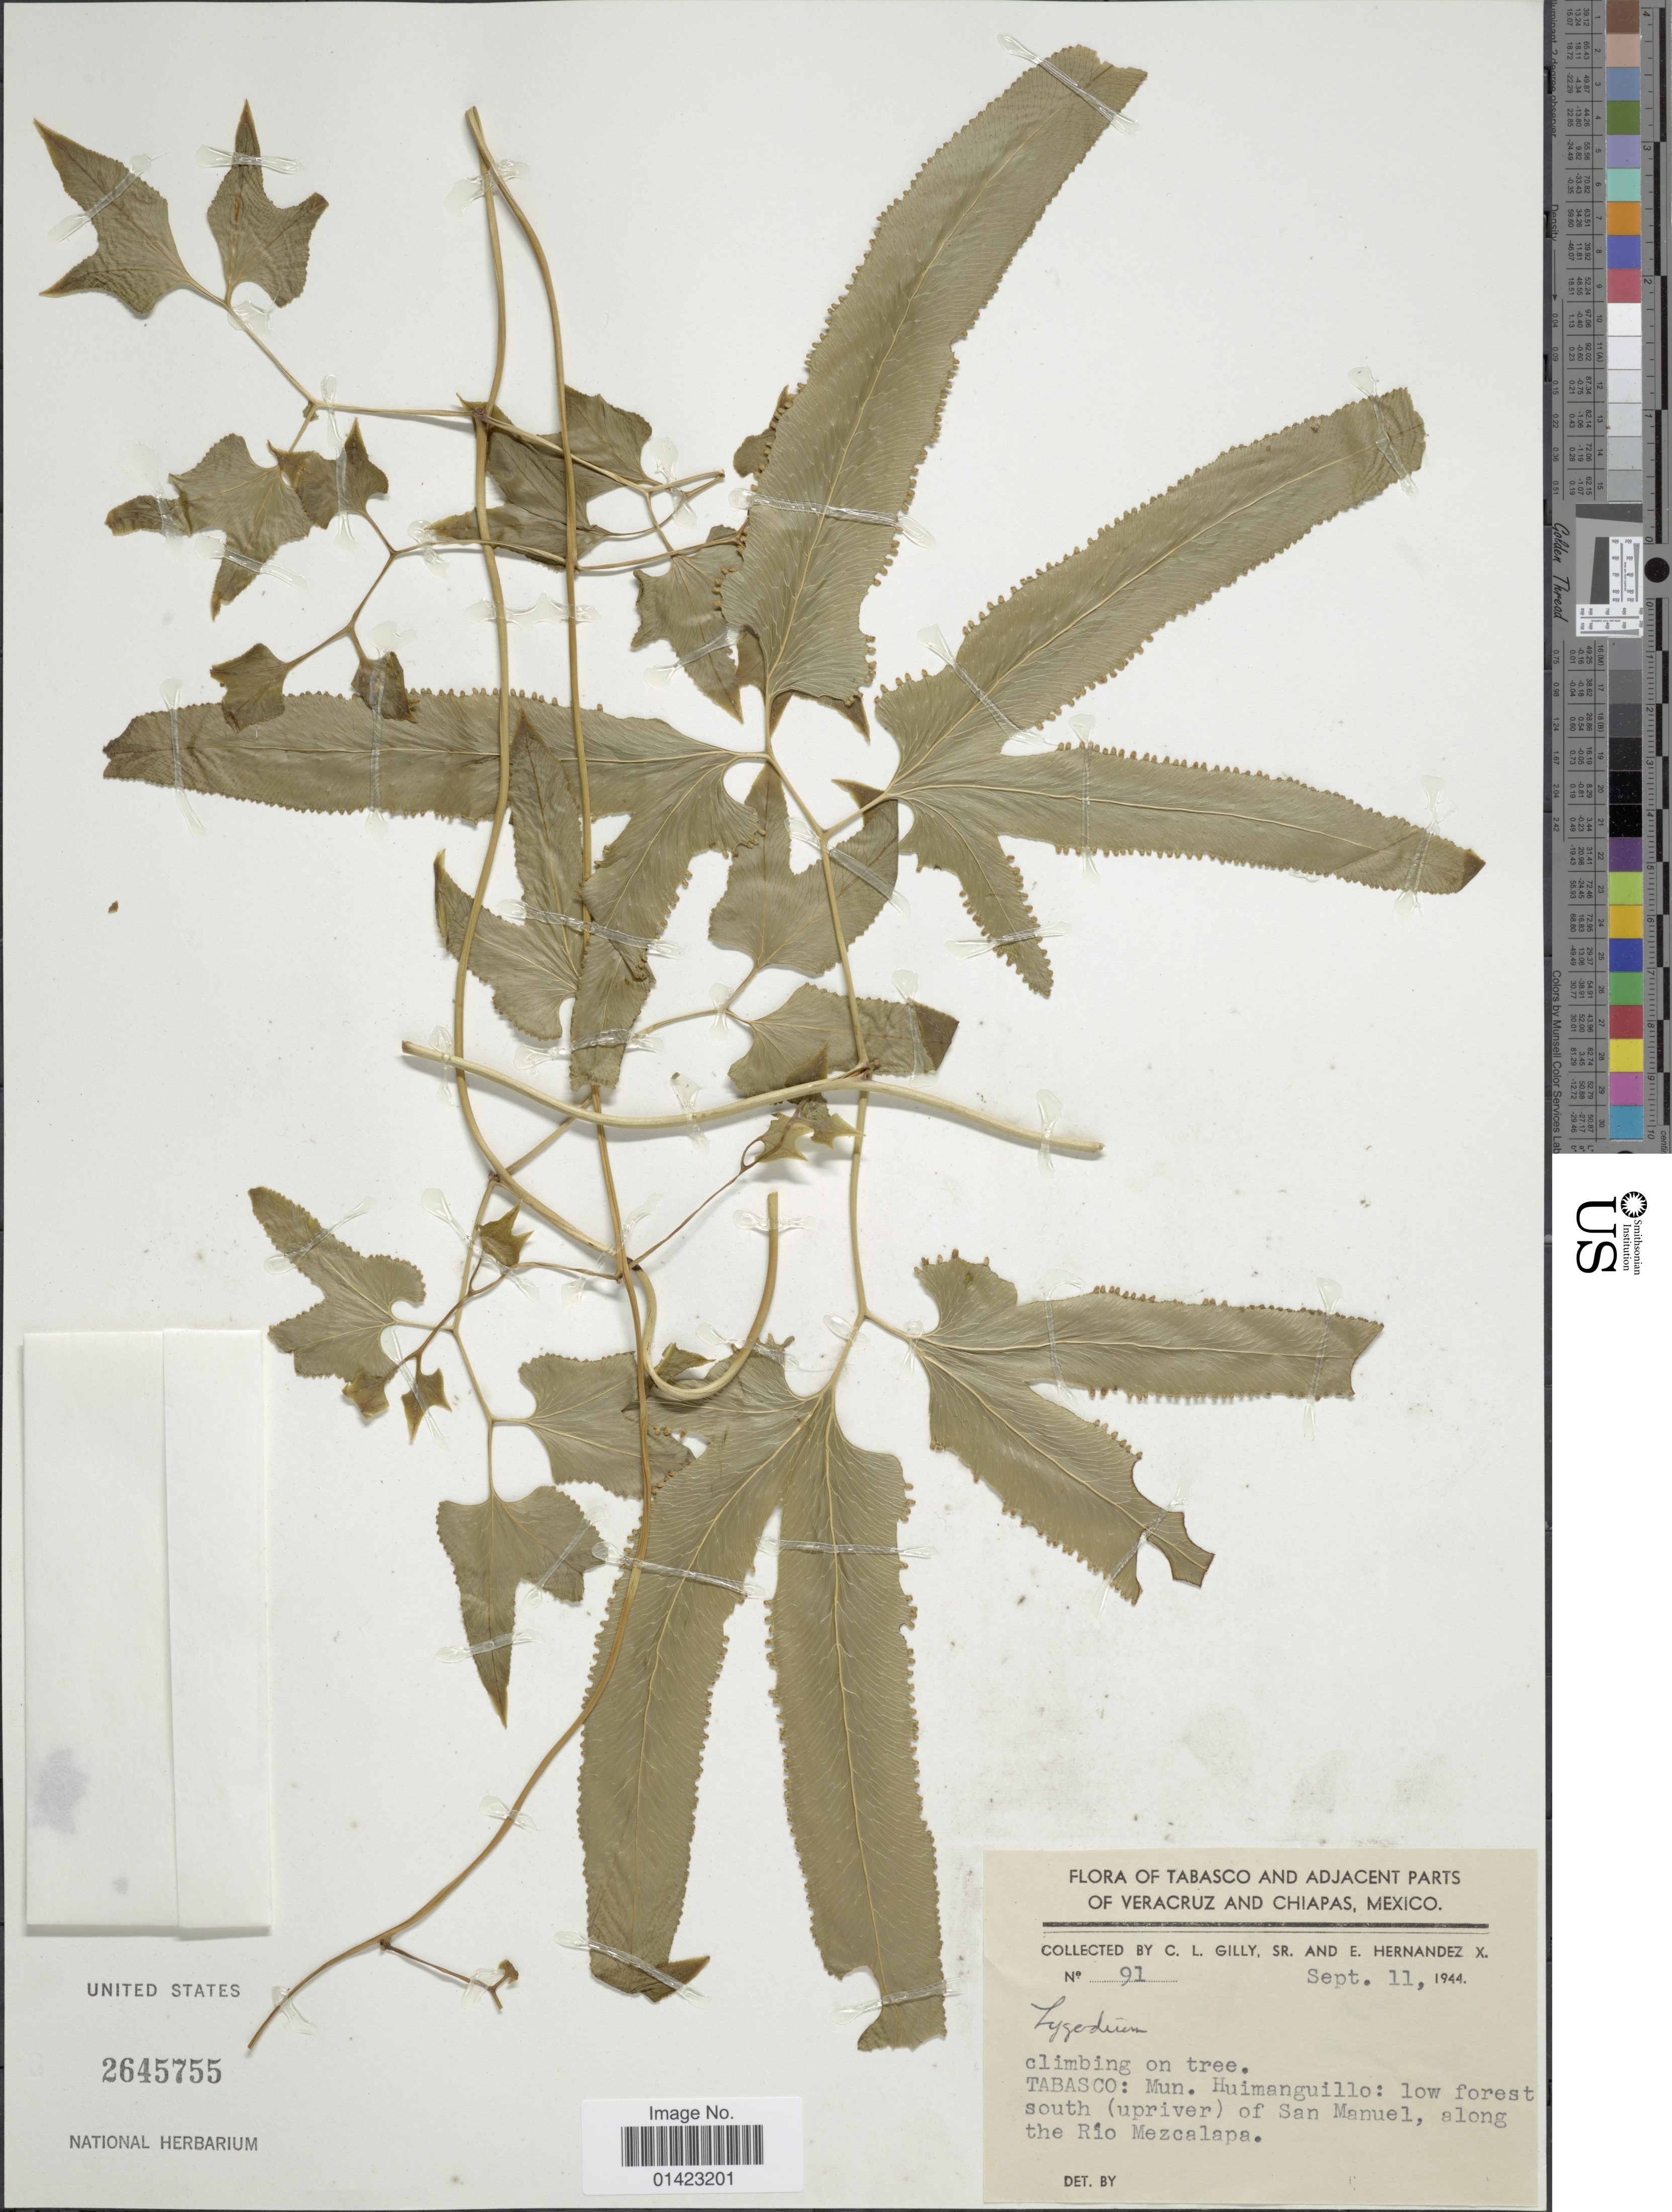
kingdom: Plantae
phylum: Tracheophyta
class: Polypodiopsida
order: Schizaeales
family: Lygodiaceae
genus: Lygodium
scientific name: Lygodium heterodoxum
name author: Kunze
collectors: C. Gilly & E. Hernandez X.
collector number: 91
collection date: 1944-09-11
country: Mexico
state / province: Tabasco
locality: Tabasco: Mun. Huimanuillo: low forest south(upriver of San Manuel, along the Rio Mezcalapa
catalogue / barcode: US 2645755